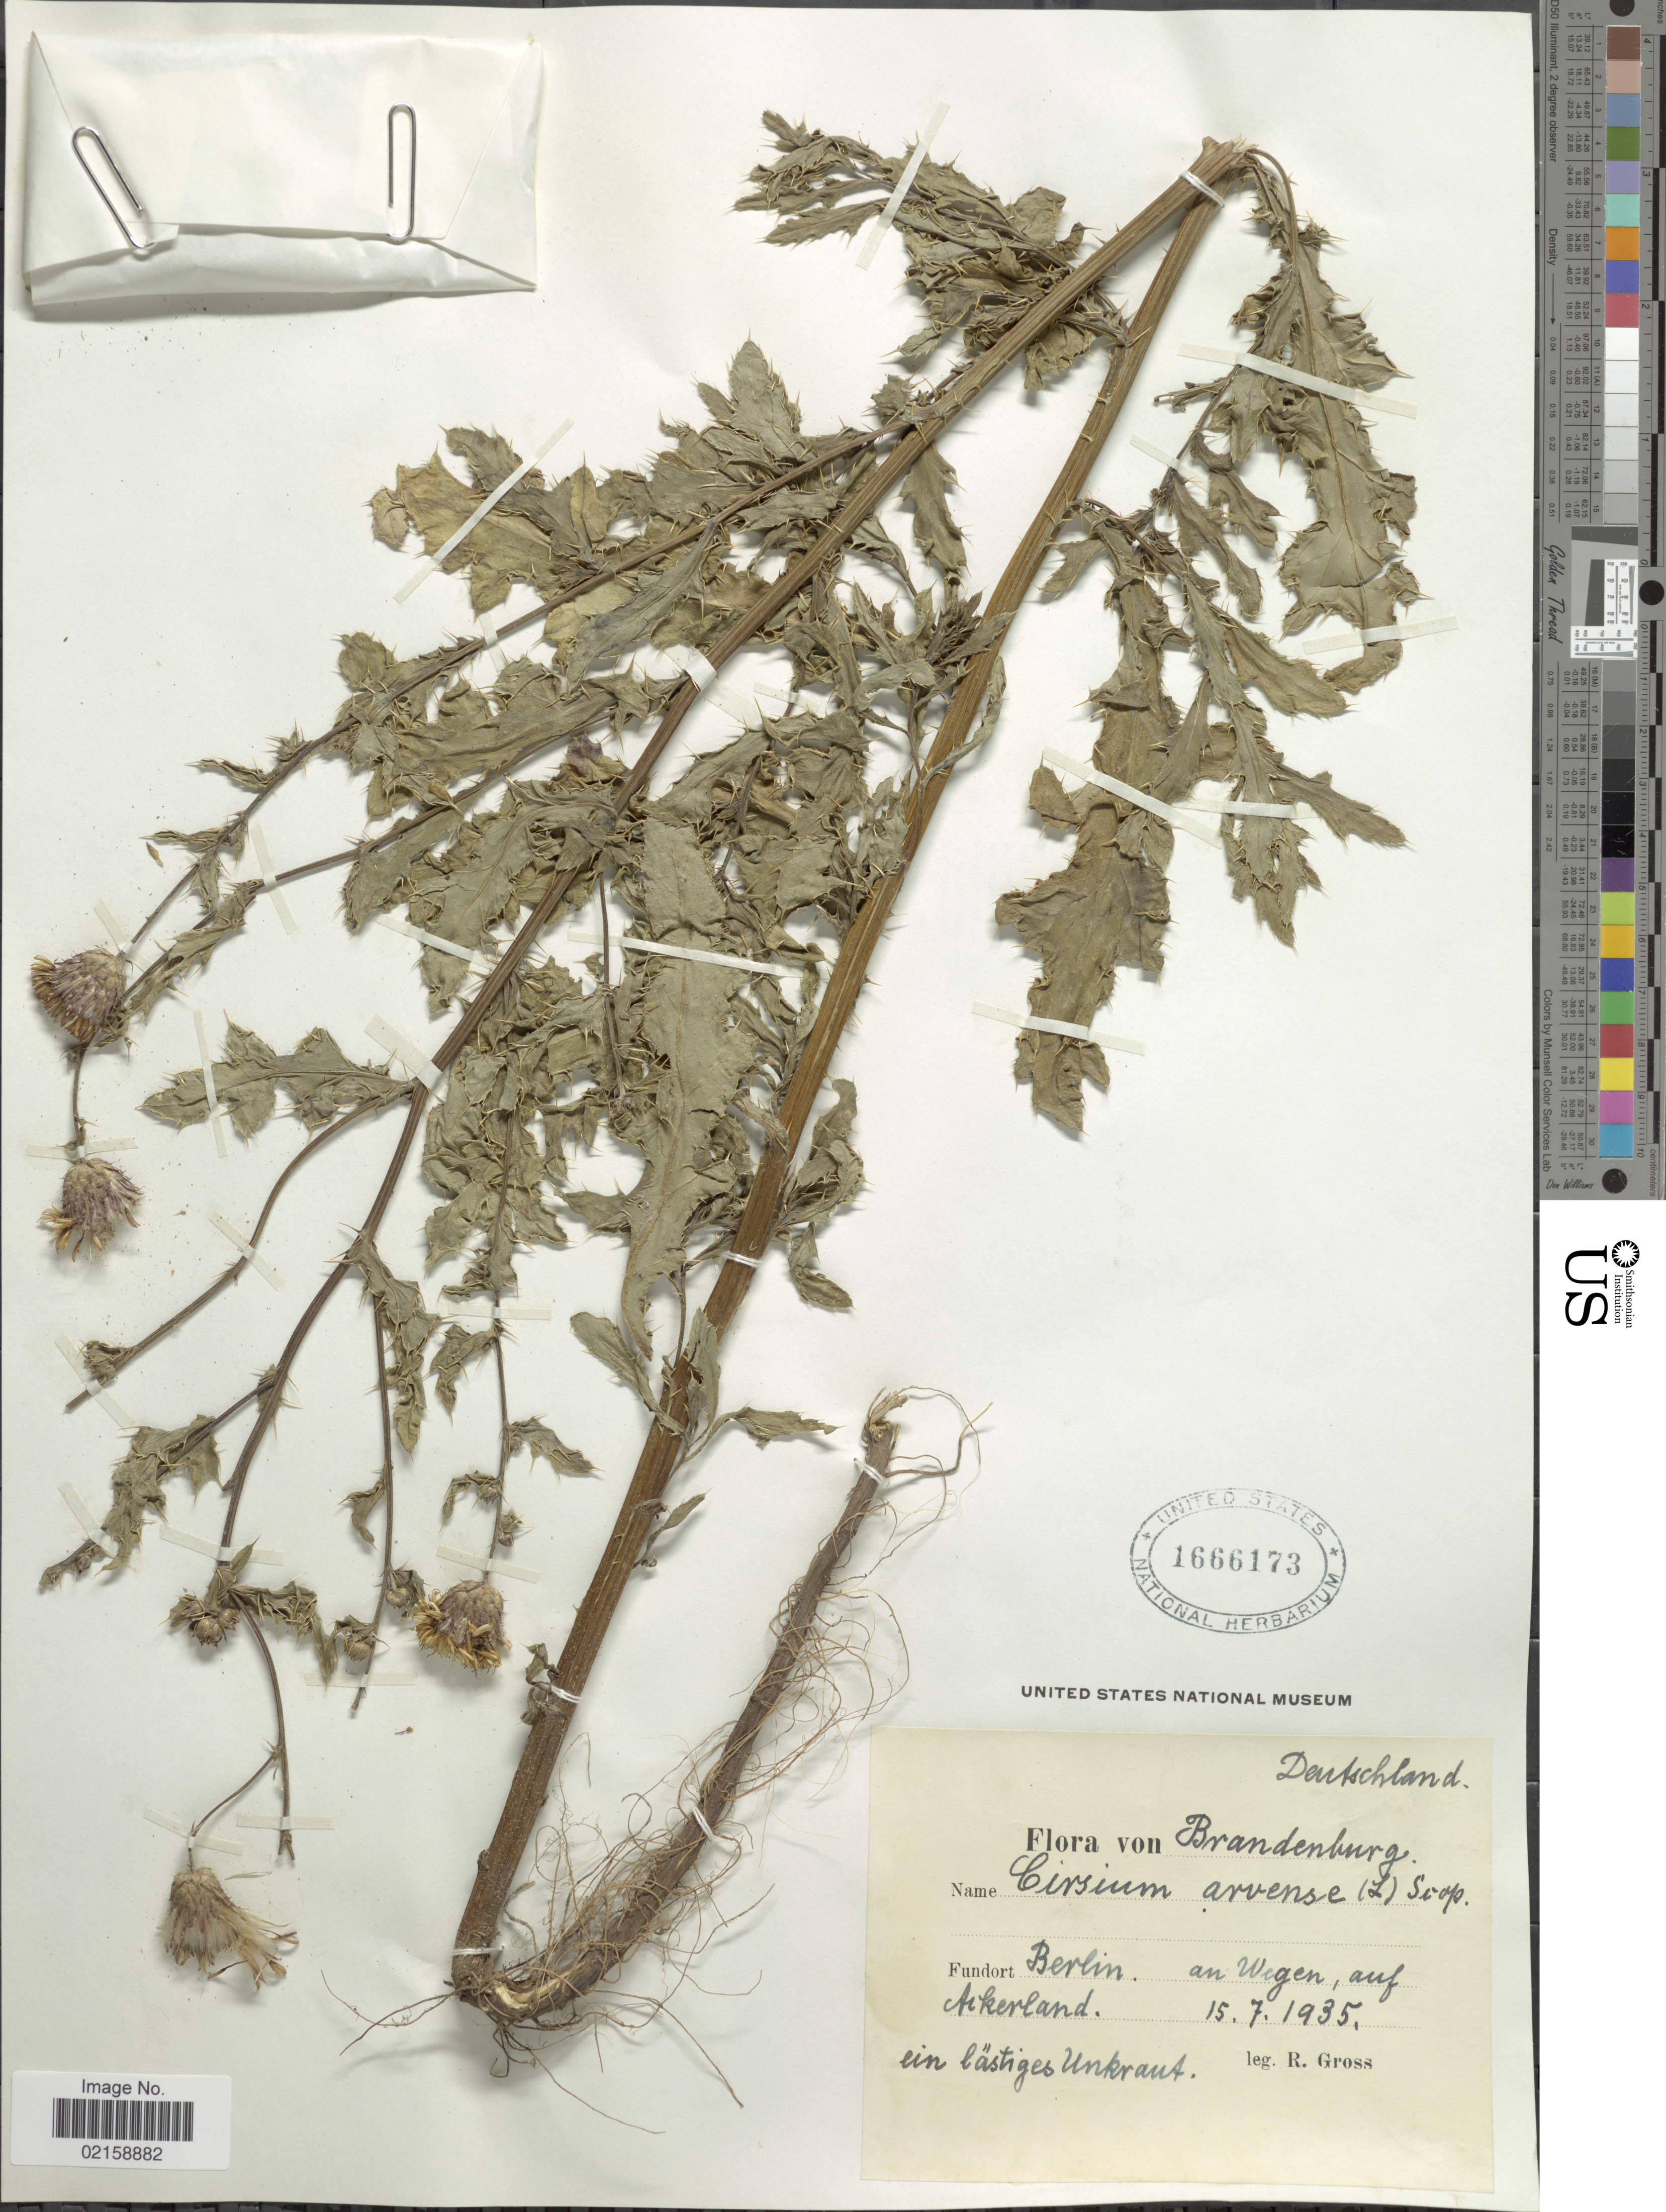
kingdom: Plantae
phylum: Tracheophyta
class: Magnoliopsida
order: Asterales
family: Asteraceae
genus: Cirsium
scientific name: Cirsium arvense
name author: (L.) Scop.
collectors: R. Gross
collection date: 1935-07-15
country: Germany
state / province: Berlin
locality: An Wegen, auf Ackerland, Brandenburg.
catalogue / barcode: US 1666173